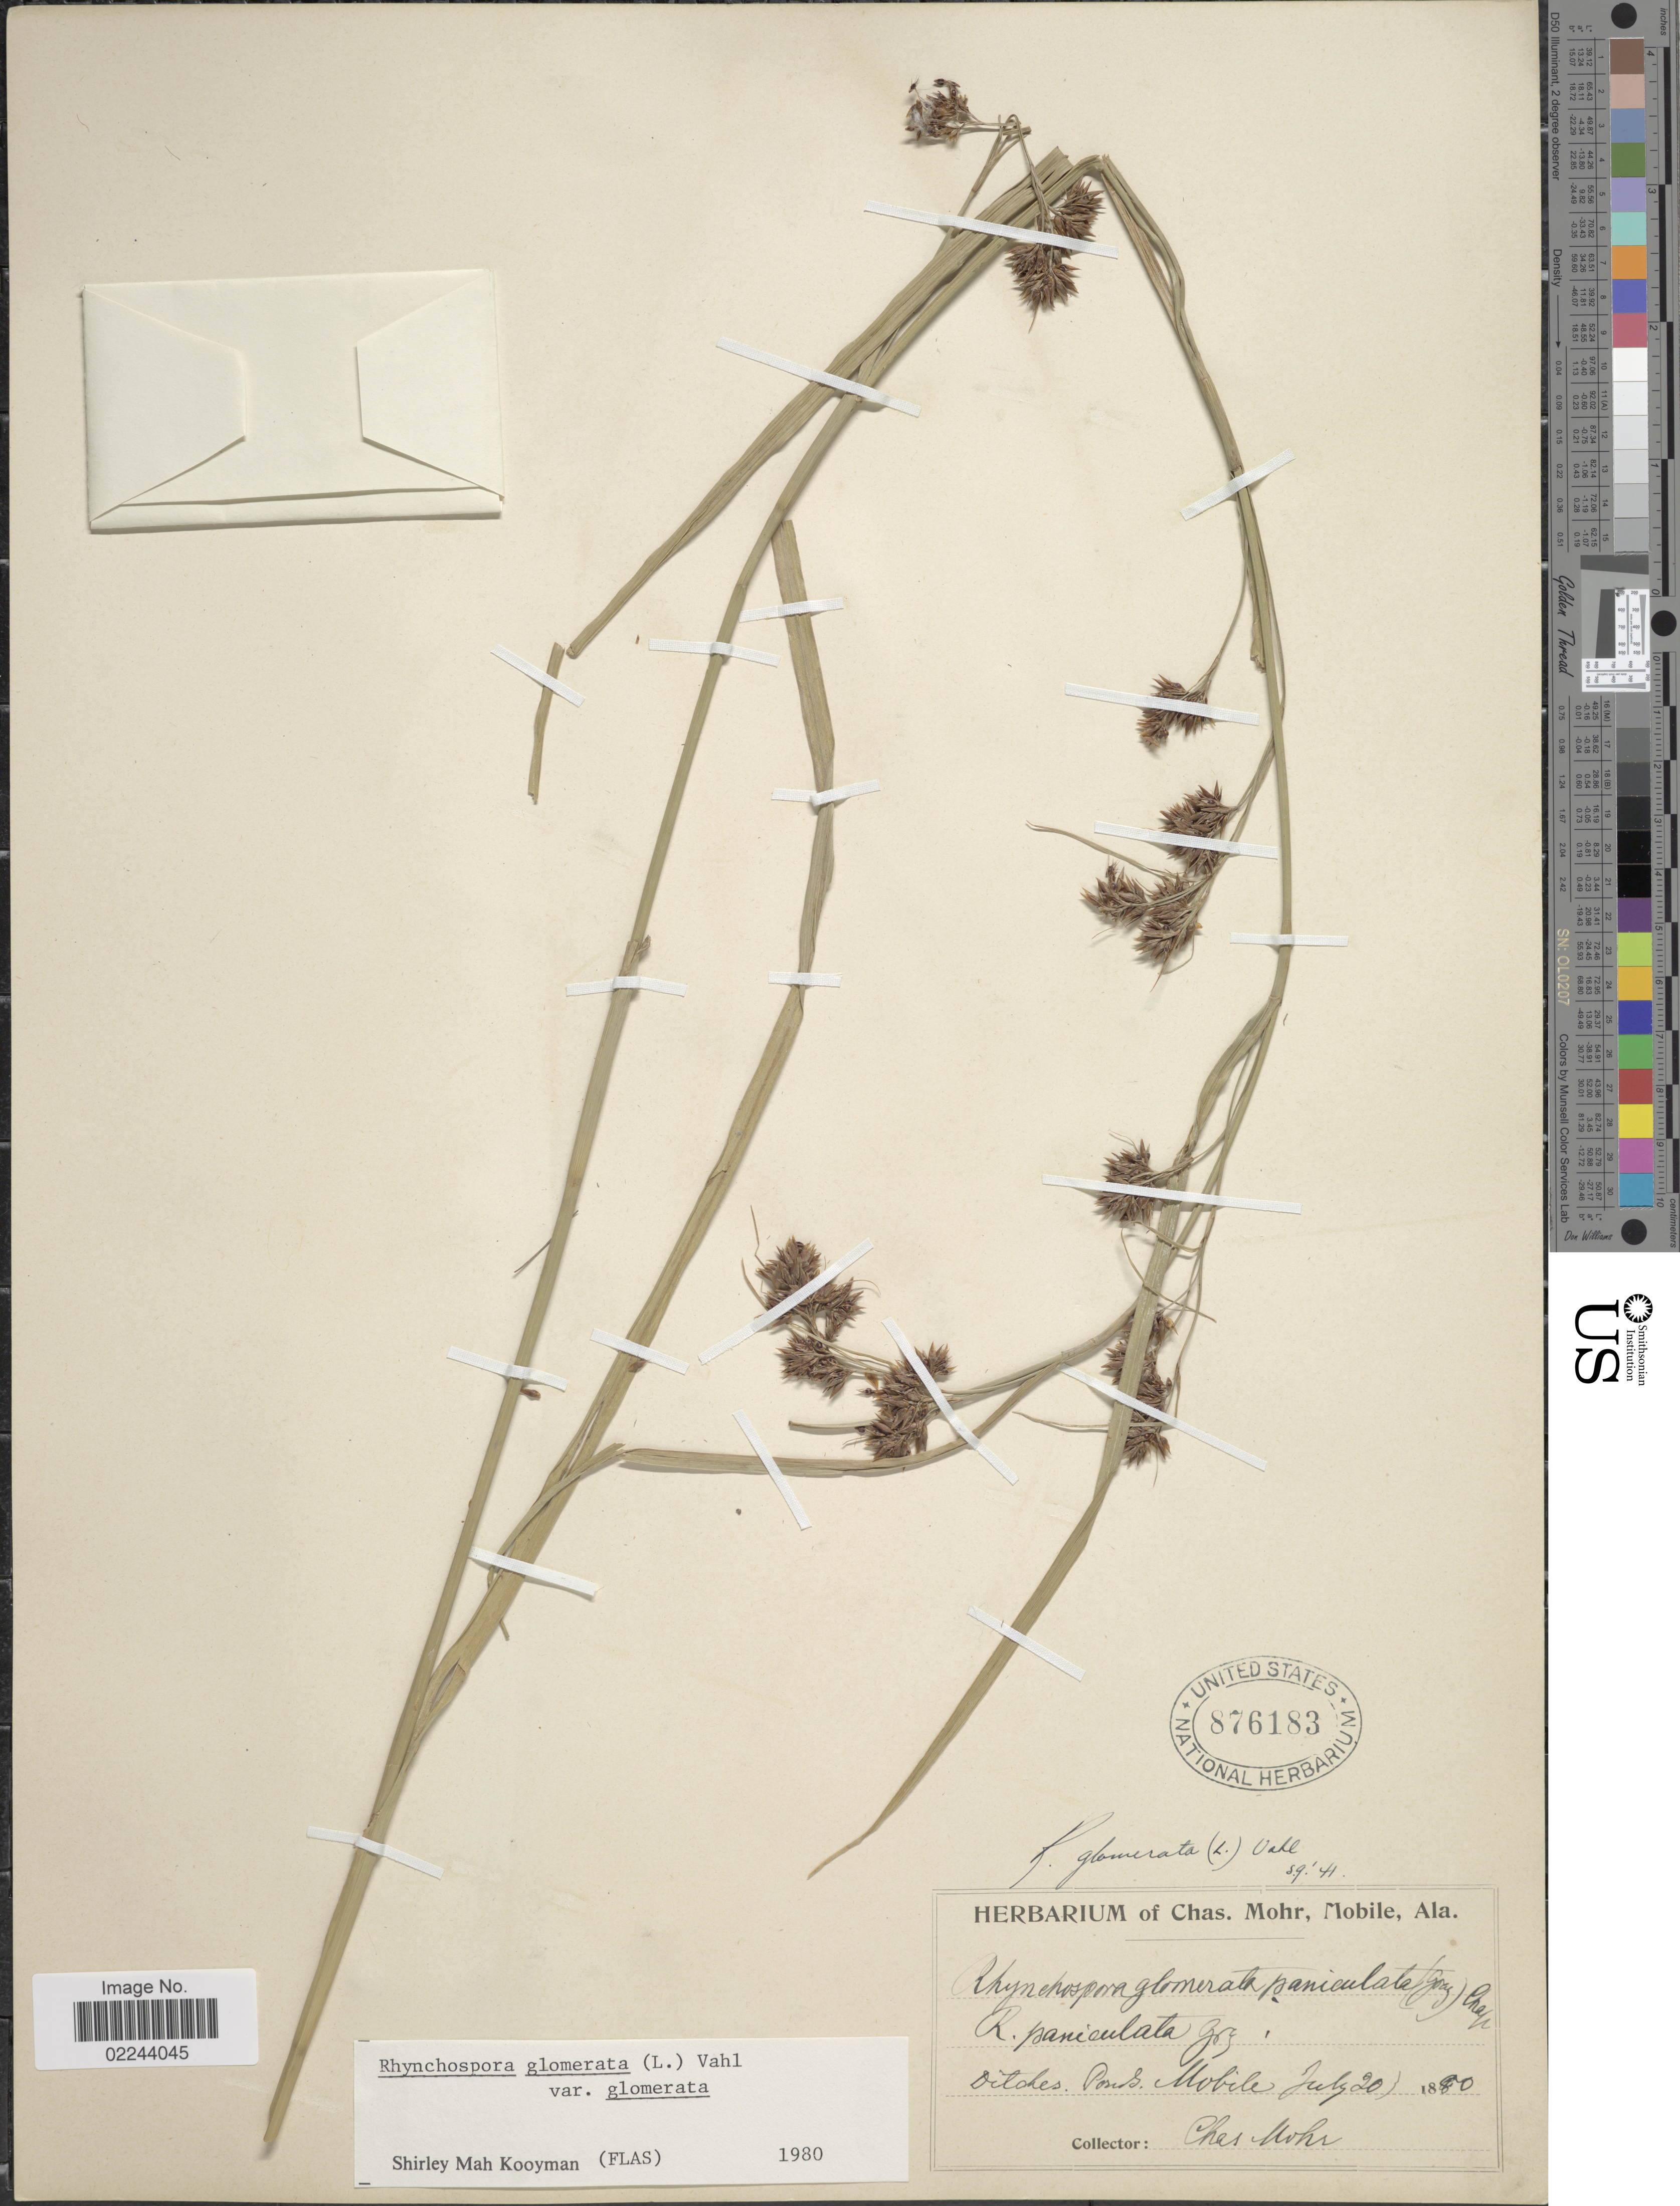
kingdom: Plantae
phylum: Tracheophyta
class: Liliopsida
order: Poales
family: Cyperaceae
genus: Rhynchospora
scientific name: Rhynchospora glomerata var. glomerata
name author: (L.) Vahl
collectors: Mohr, C. T. (herbarium)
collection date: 1880-07-20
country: United States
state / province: Alabama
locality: Mobile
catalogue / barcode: US 876183